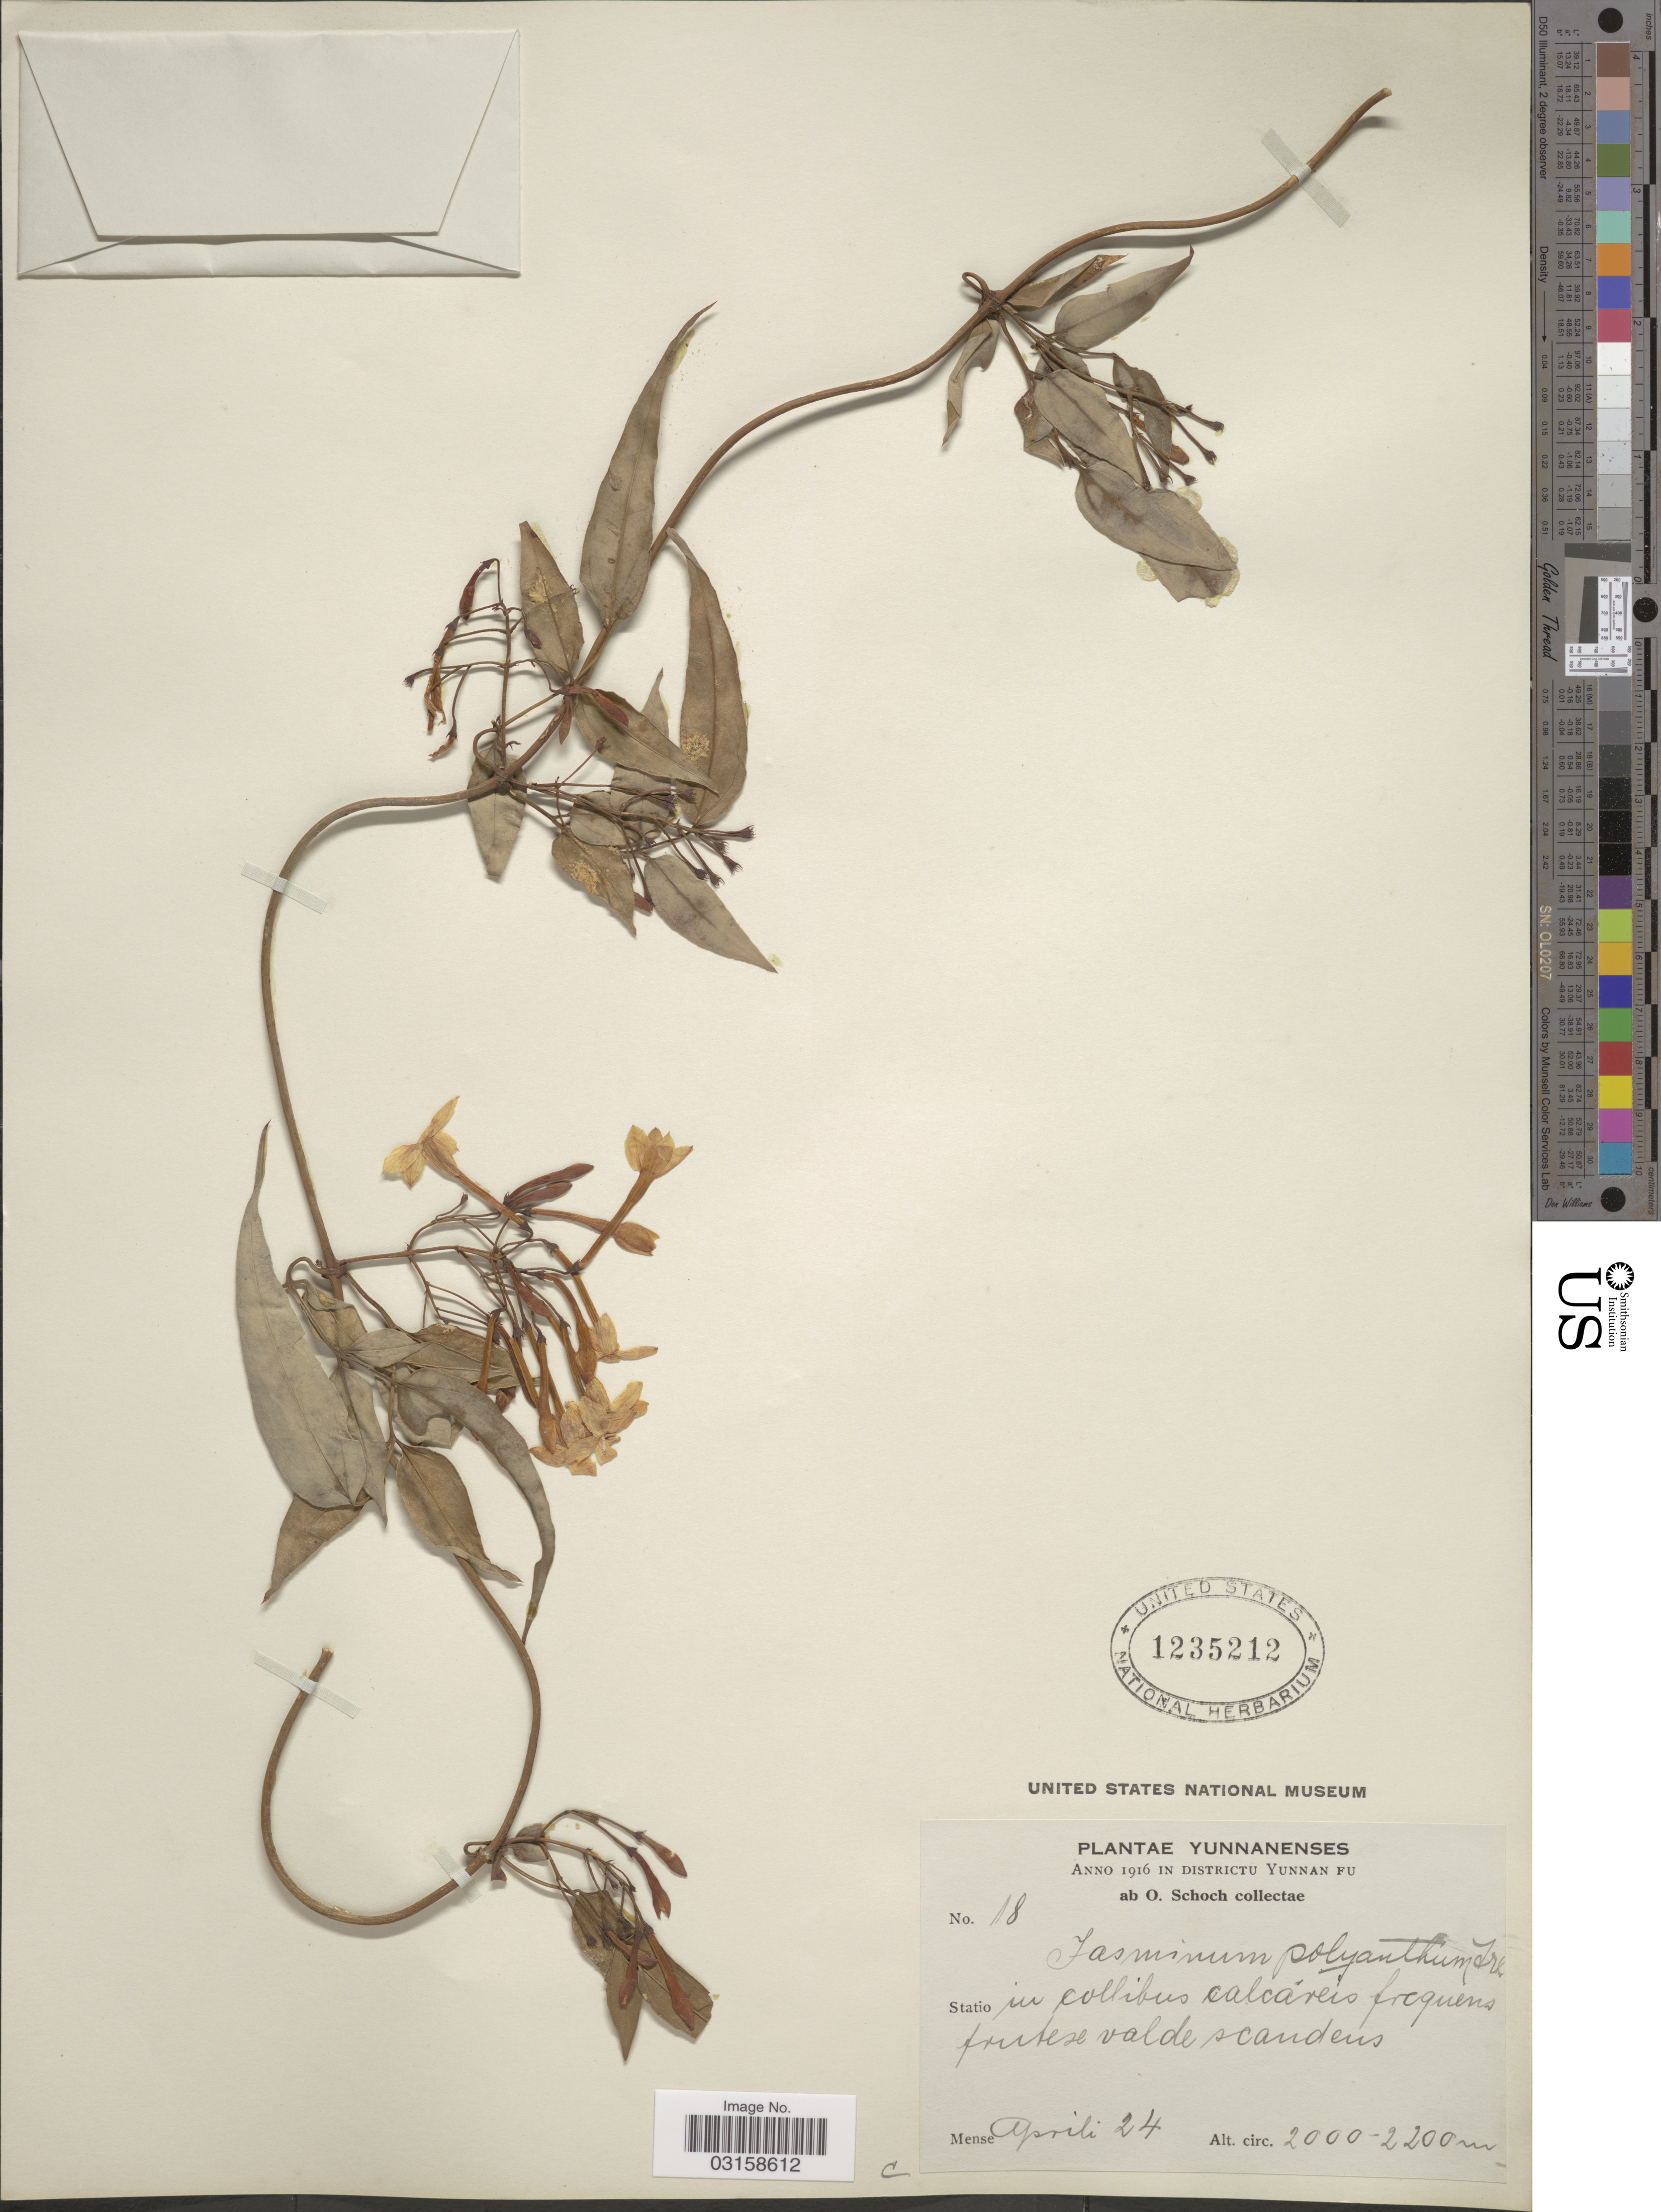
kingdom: Plantae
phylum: Tracheophyta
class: Magnoliopsida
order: Lamiales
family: Oleaceae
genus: Jasminum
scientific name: Jasminum polyanthum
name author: Franch.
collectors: O. Schoch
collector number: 18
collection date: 1916-04-24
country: China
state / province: Yunnan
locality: Districtu Yunnan Fu.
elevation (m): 2000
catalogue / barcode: US 1235212